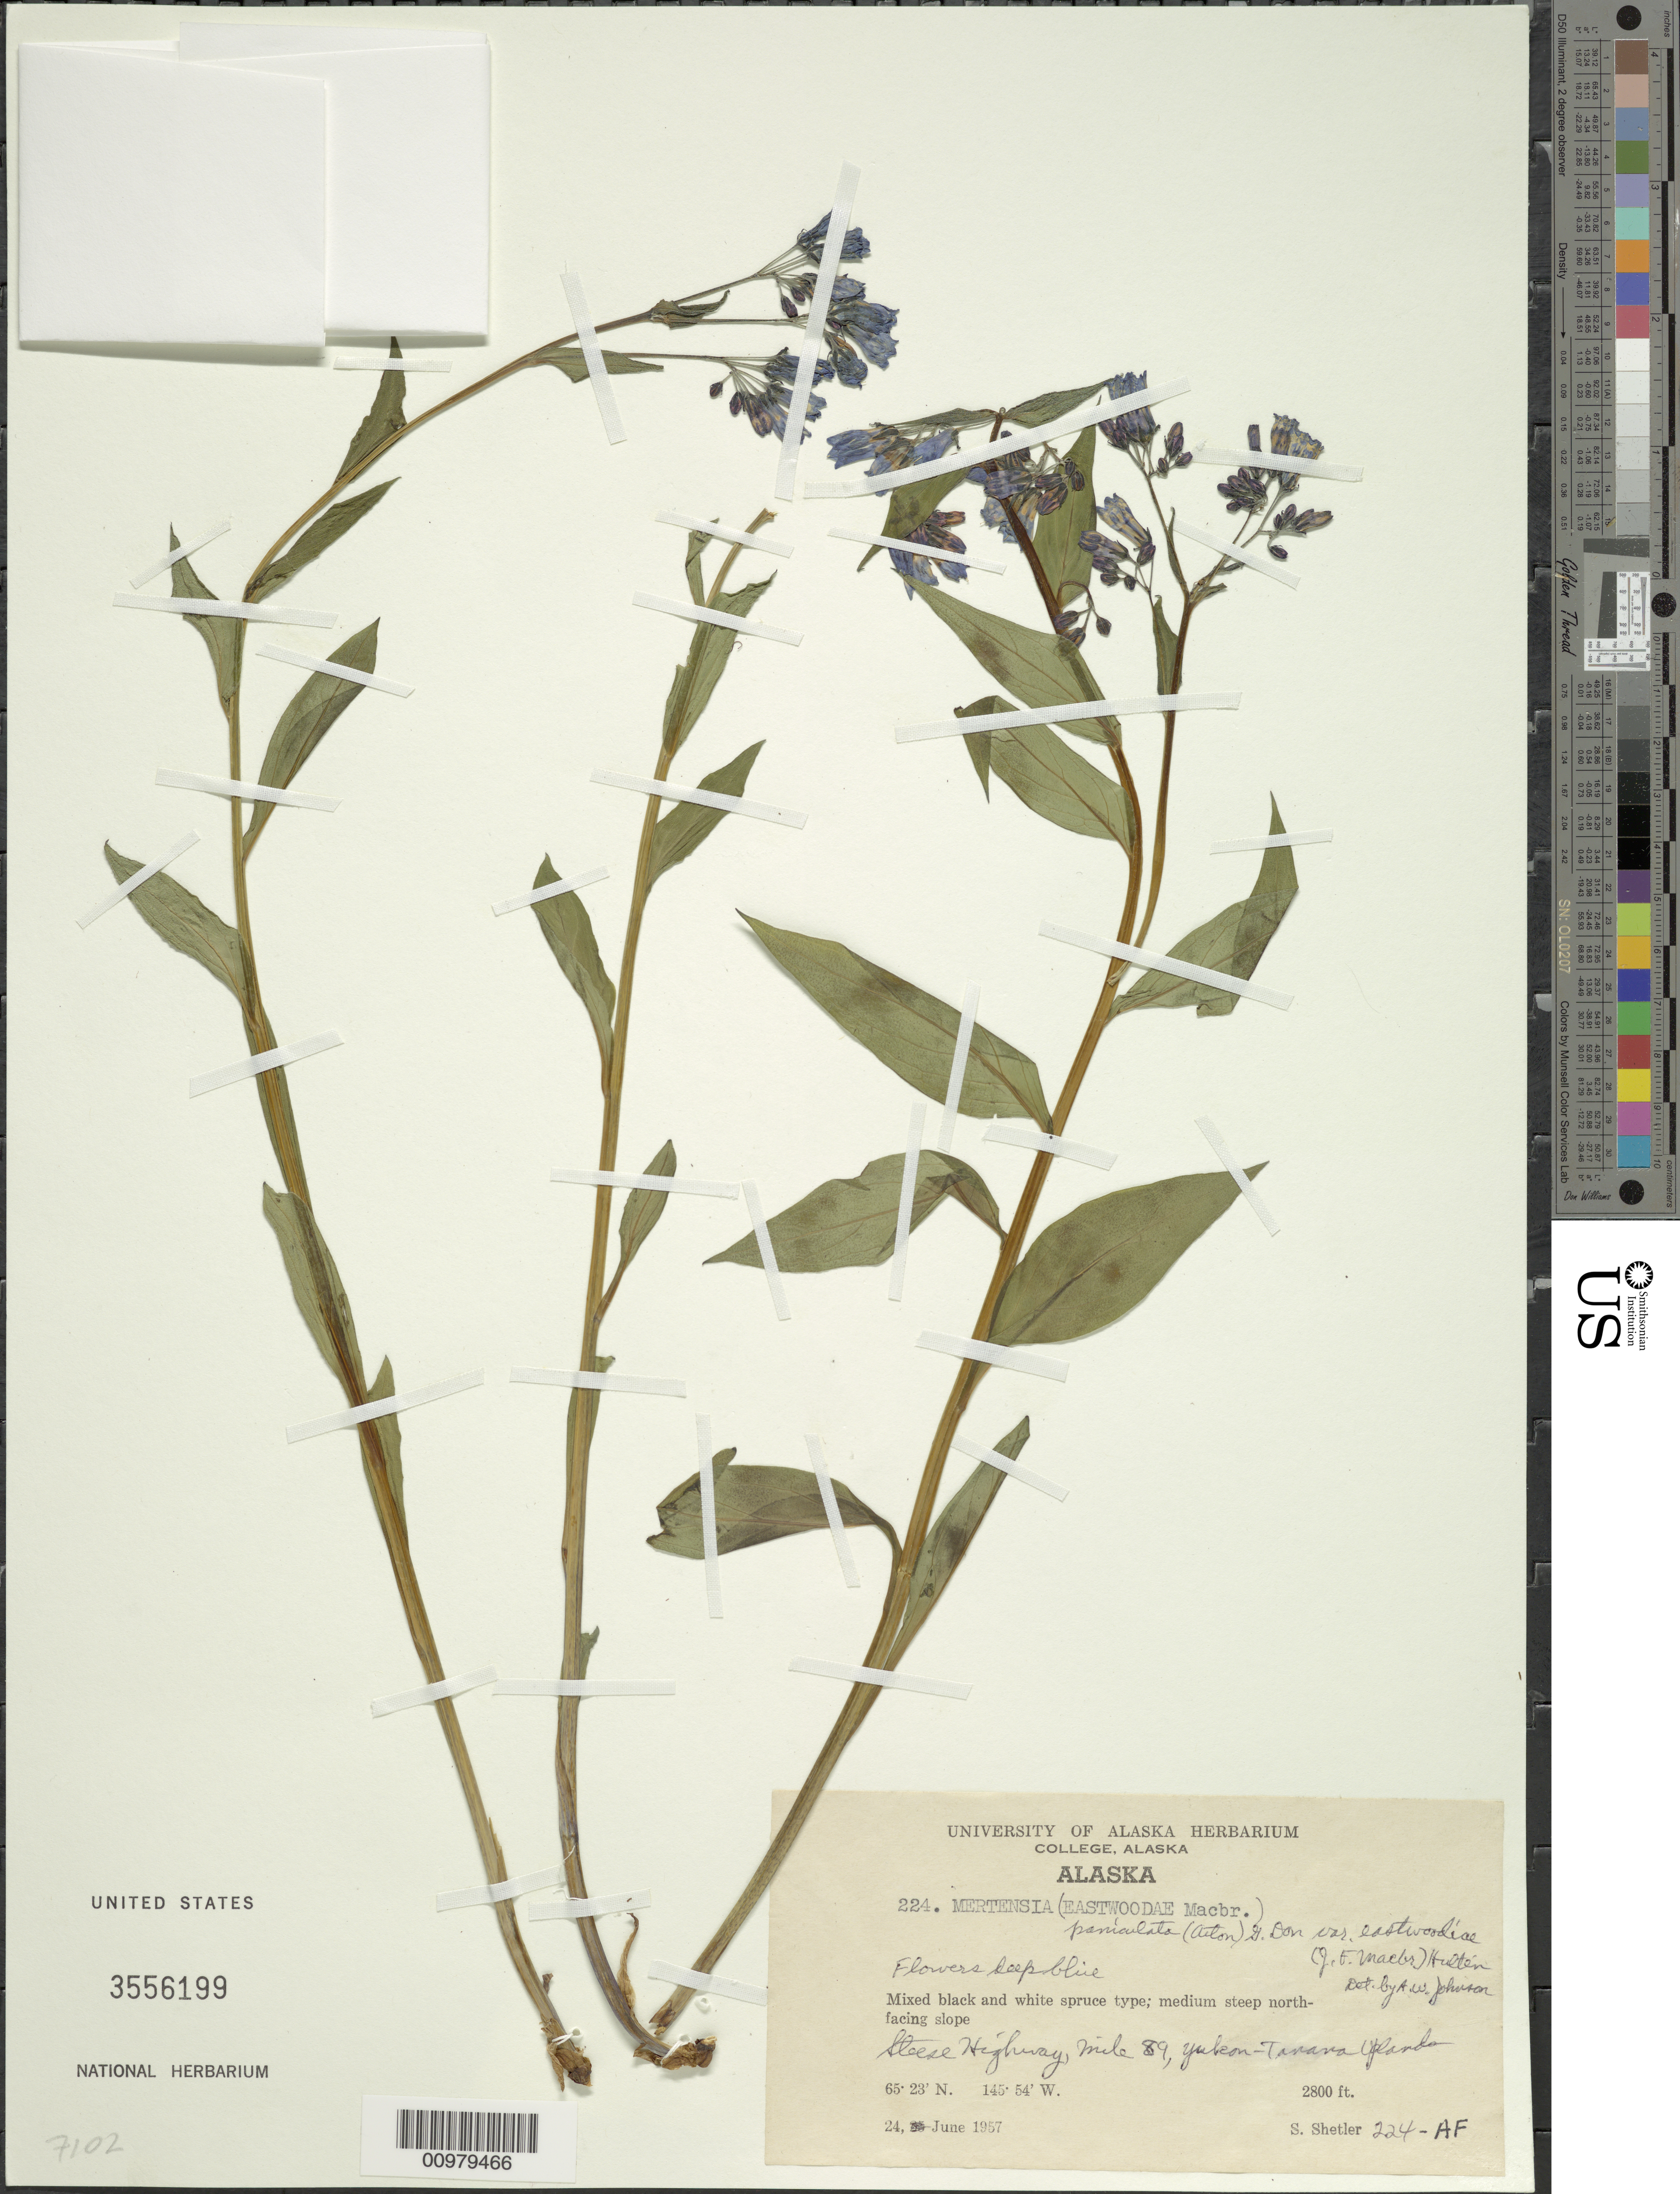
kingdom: Plantae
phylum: Tracheophyta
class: Magnoliopsida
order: Boraginales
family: Boraginaceae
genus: Mertensia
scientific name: Mertensia paniculata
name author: (Aiton) G. Don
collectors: S. Shetler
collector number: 224-AF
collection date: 1957-06-24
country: United States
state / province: Alaska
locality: Steese Highway, mile 89, Yukon-Tanana Uplands.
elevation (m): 853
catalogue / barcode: US 3556199